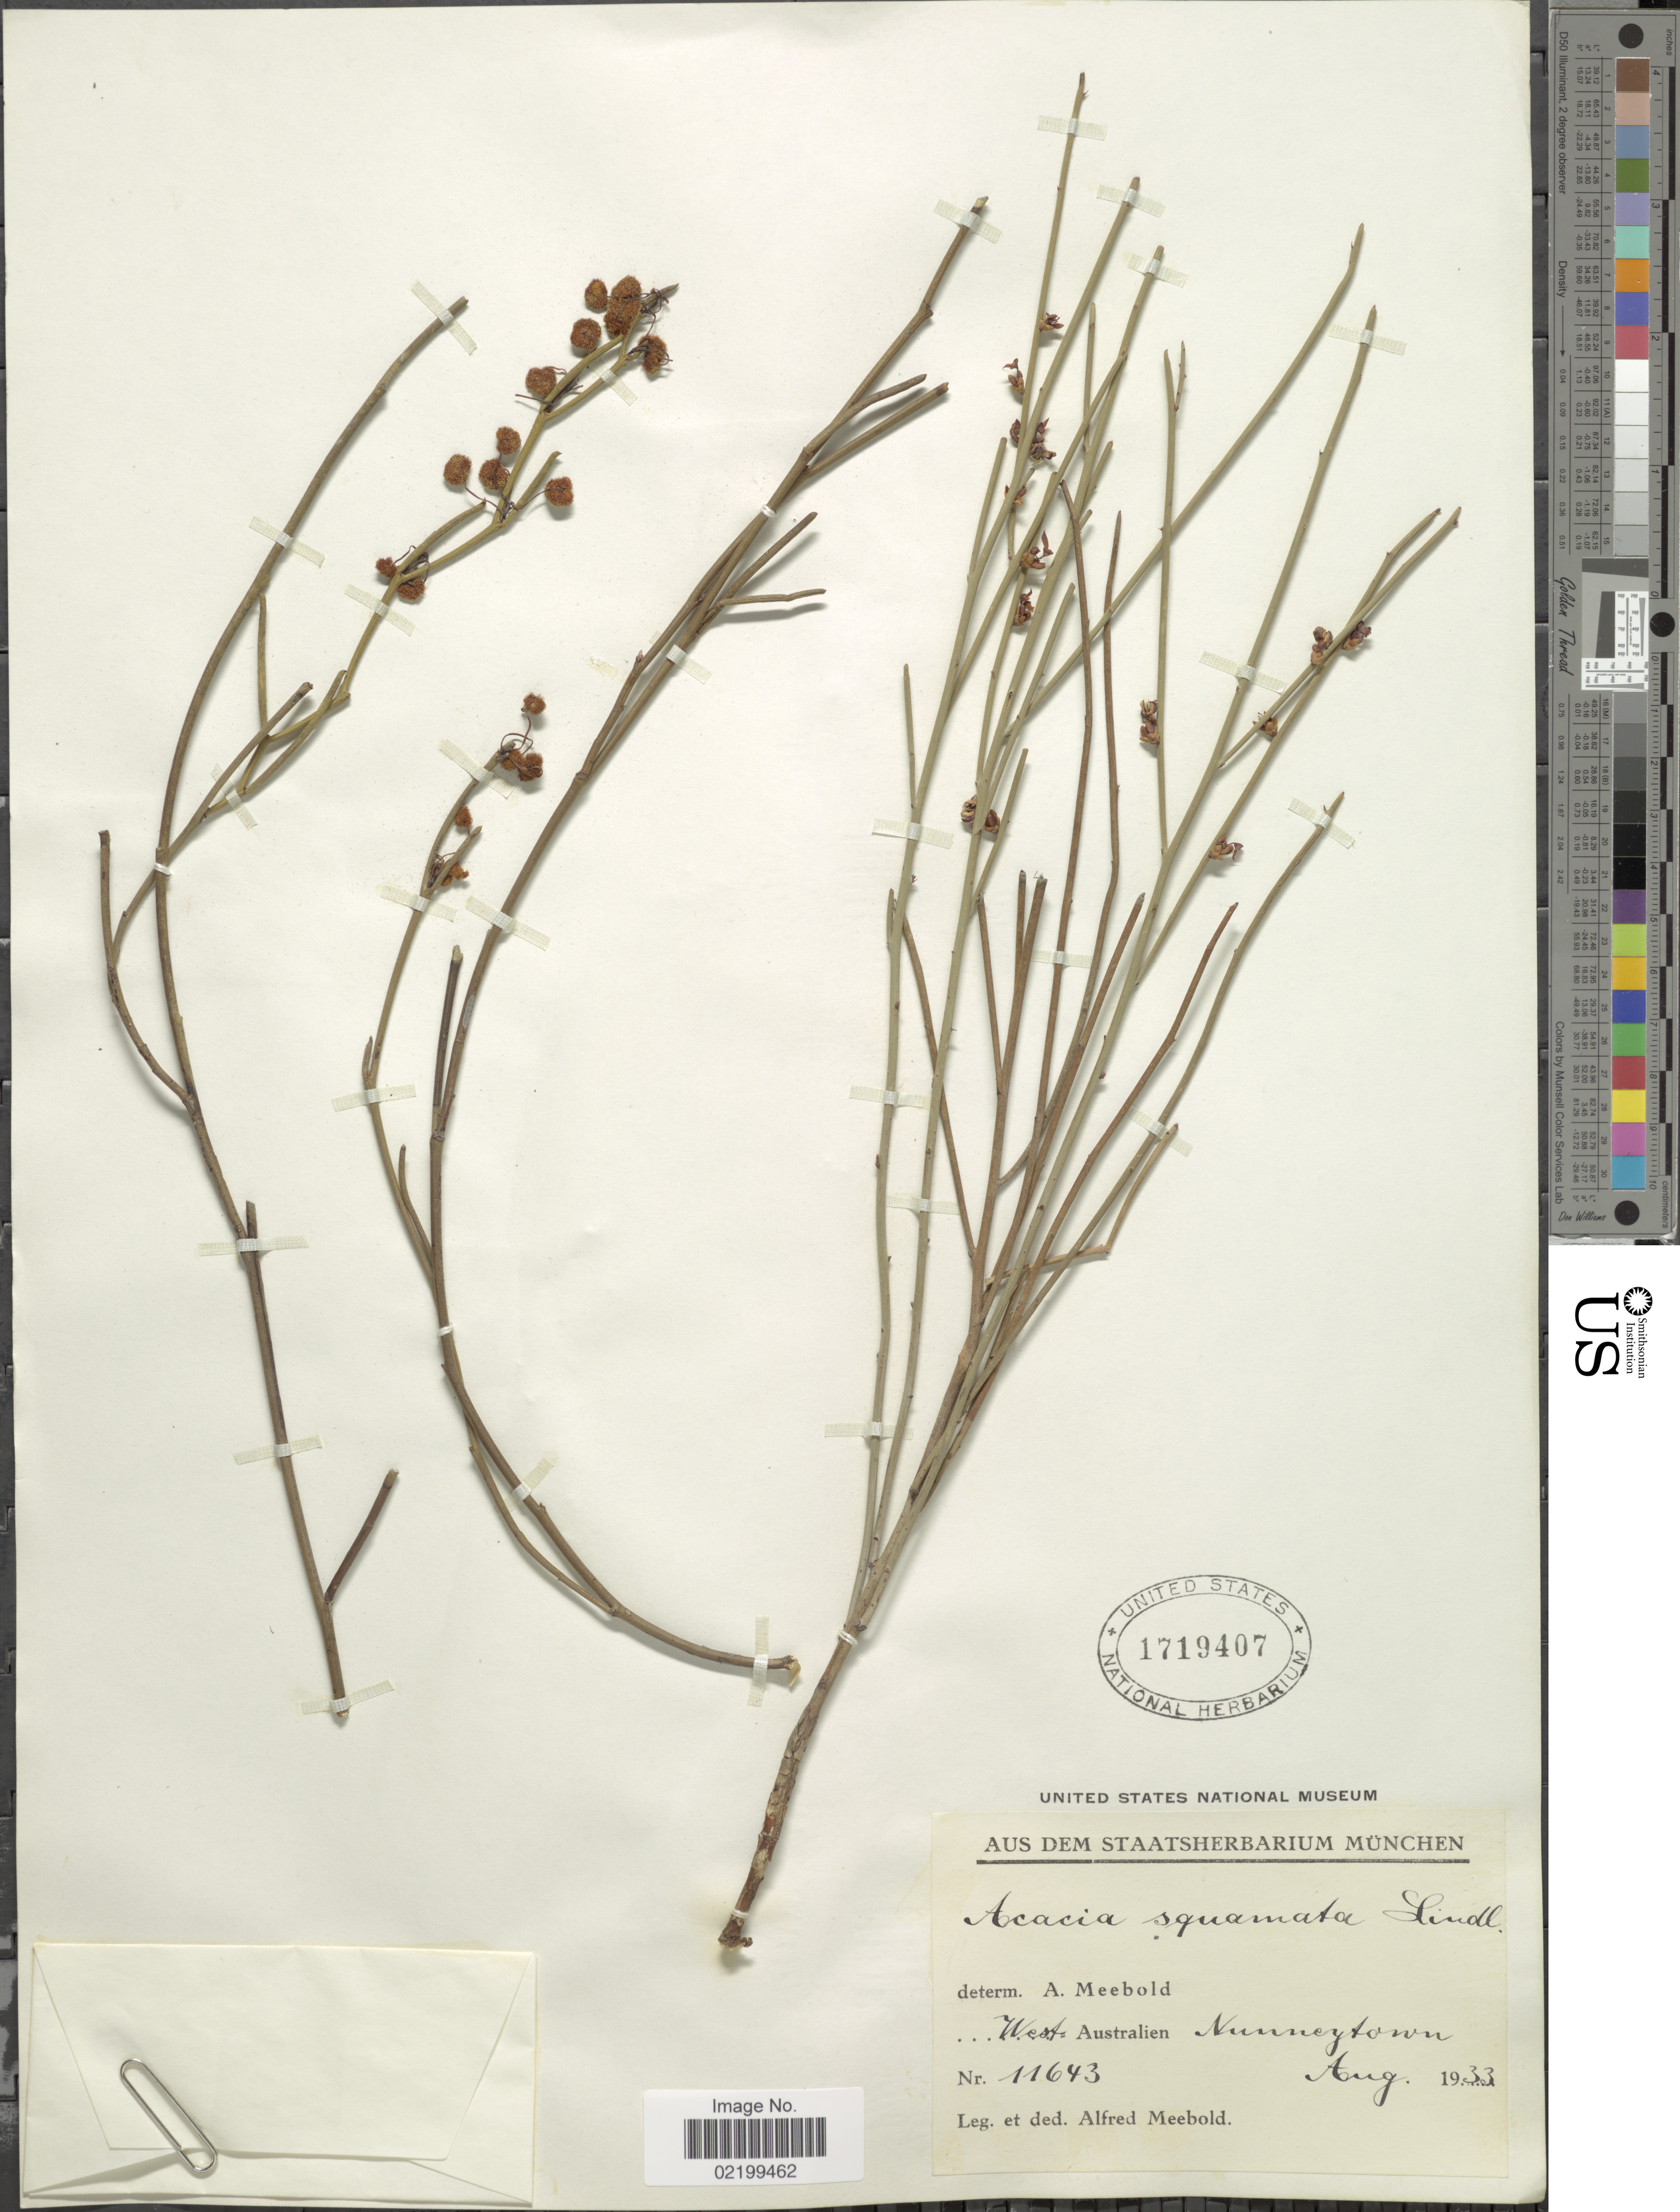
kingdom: Plantae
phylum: Tracheophyta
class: Magnoliopsida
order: Fabales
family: Fabaceae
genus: Acacia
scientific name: Acacia squamata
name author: Lindl.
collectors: A. Meebold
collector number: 11643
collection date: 1933-08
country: Australia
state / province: Western Australia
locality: Nunneytown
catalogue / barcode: US 1719407